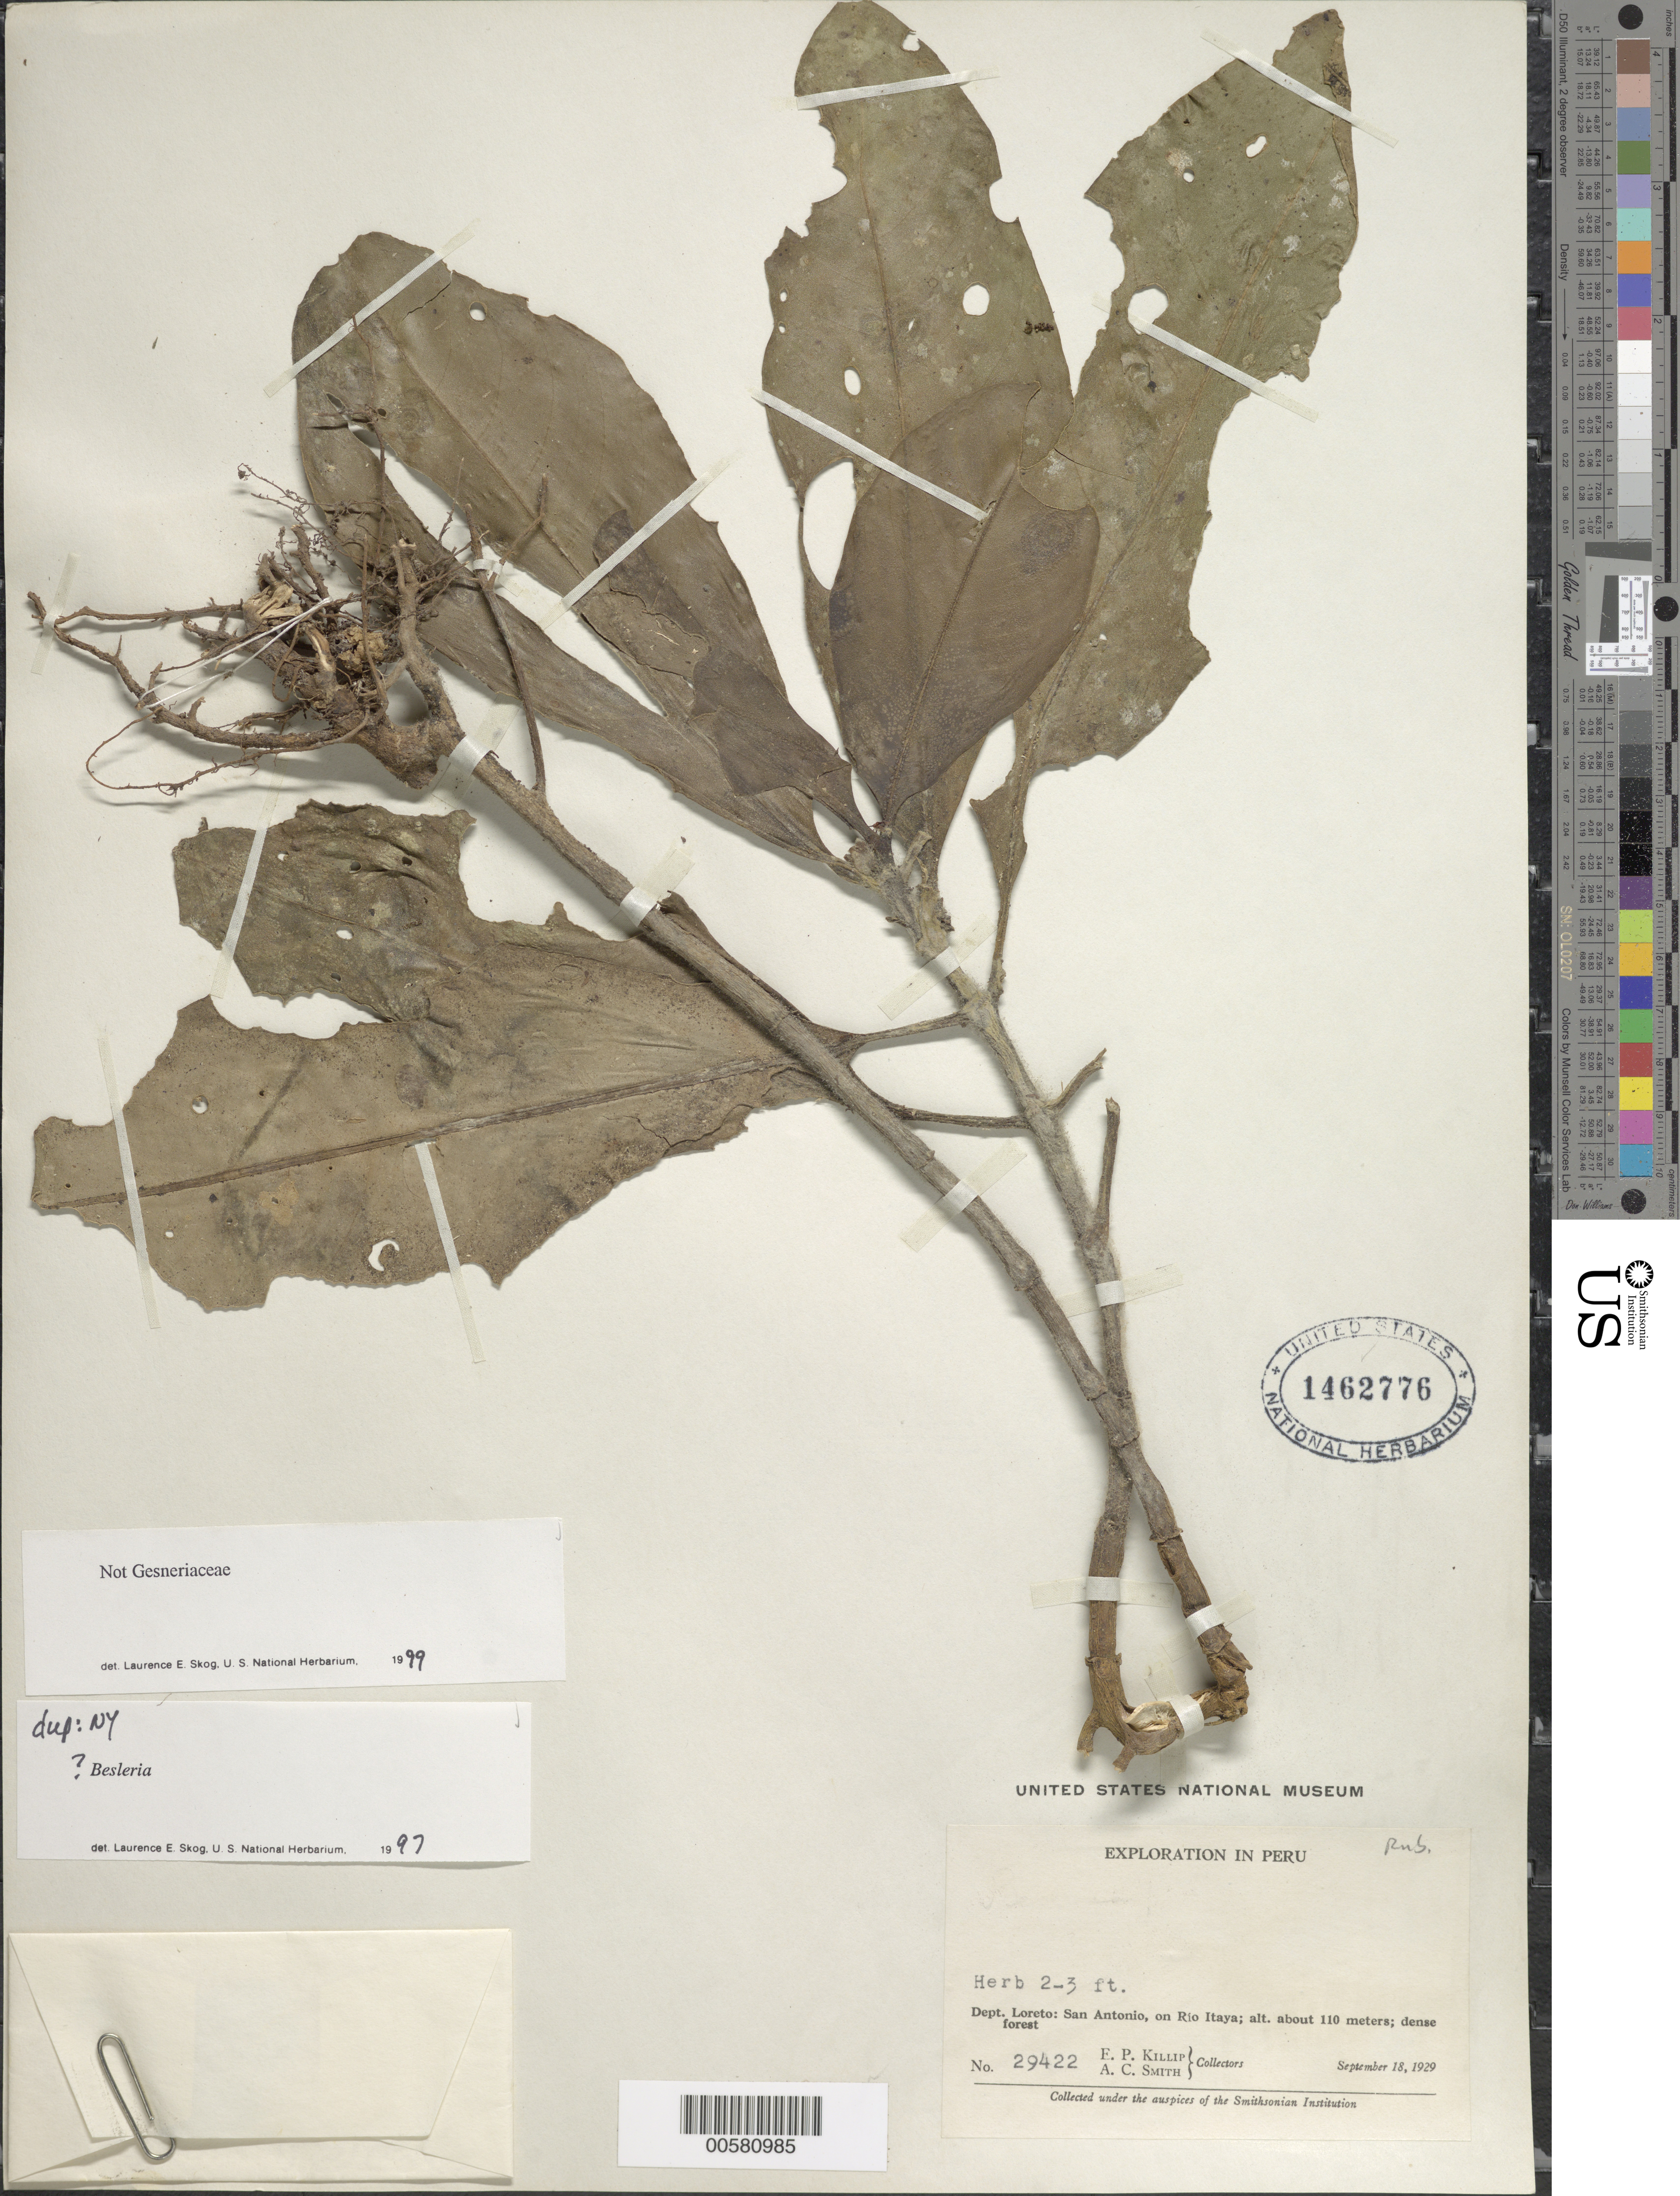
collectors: E. P. Killip & A. C. Smith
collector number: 29422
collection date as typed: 18 Sep 1929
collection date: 1929-09-18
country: Peru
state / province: Loreto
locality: San Antonio, on Rio Itaya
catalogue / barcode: US 1462776